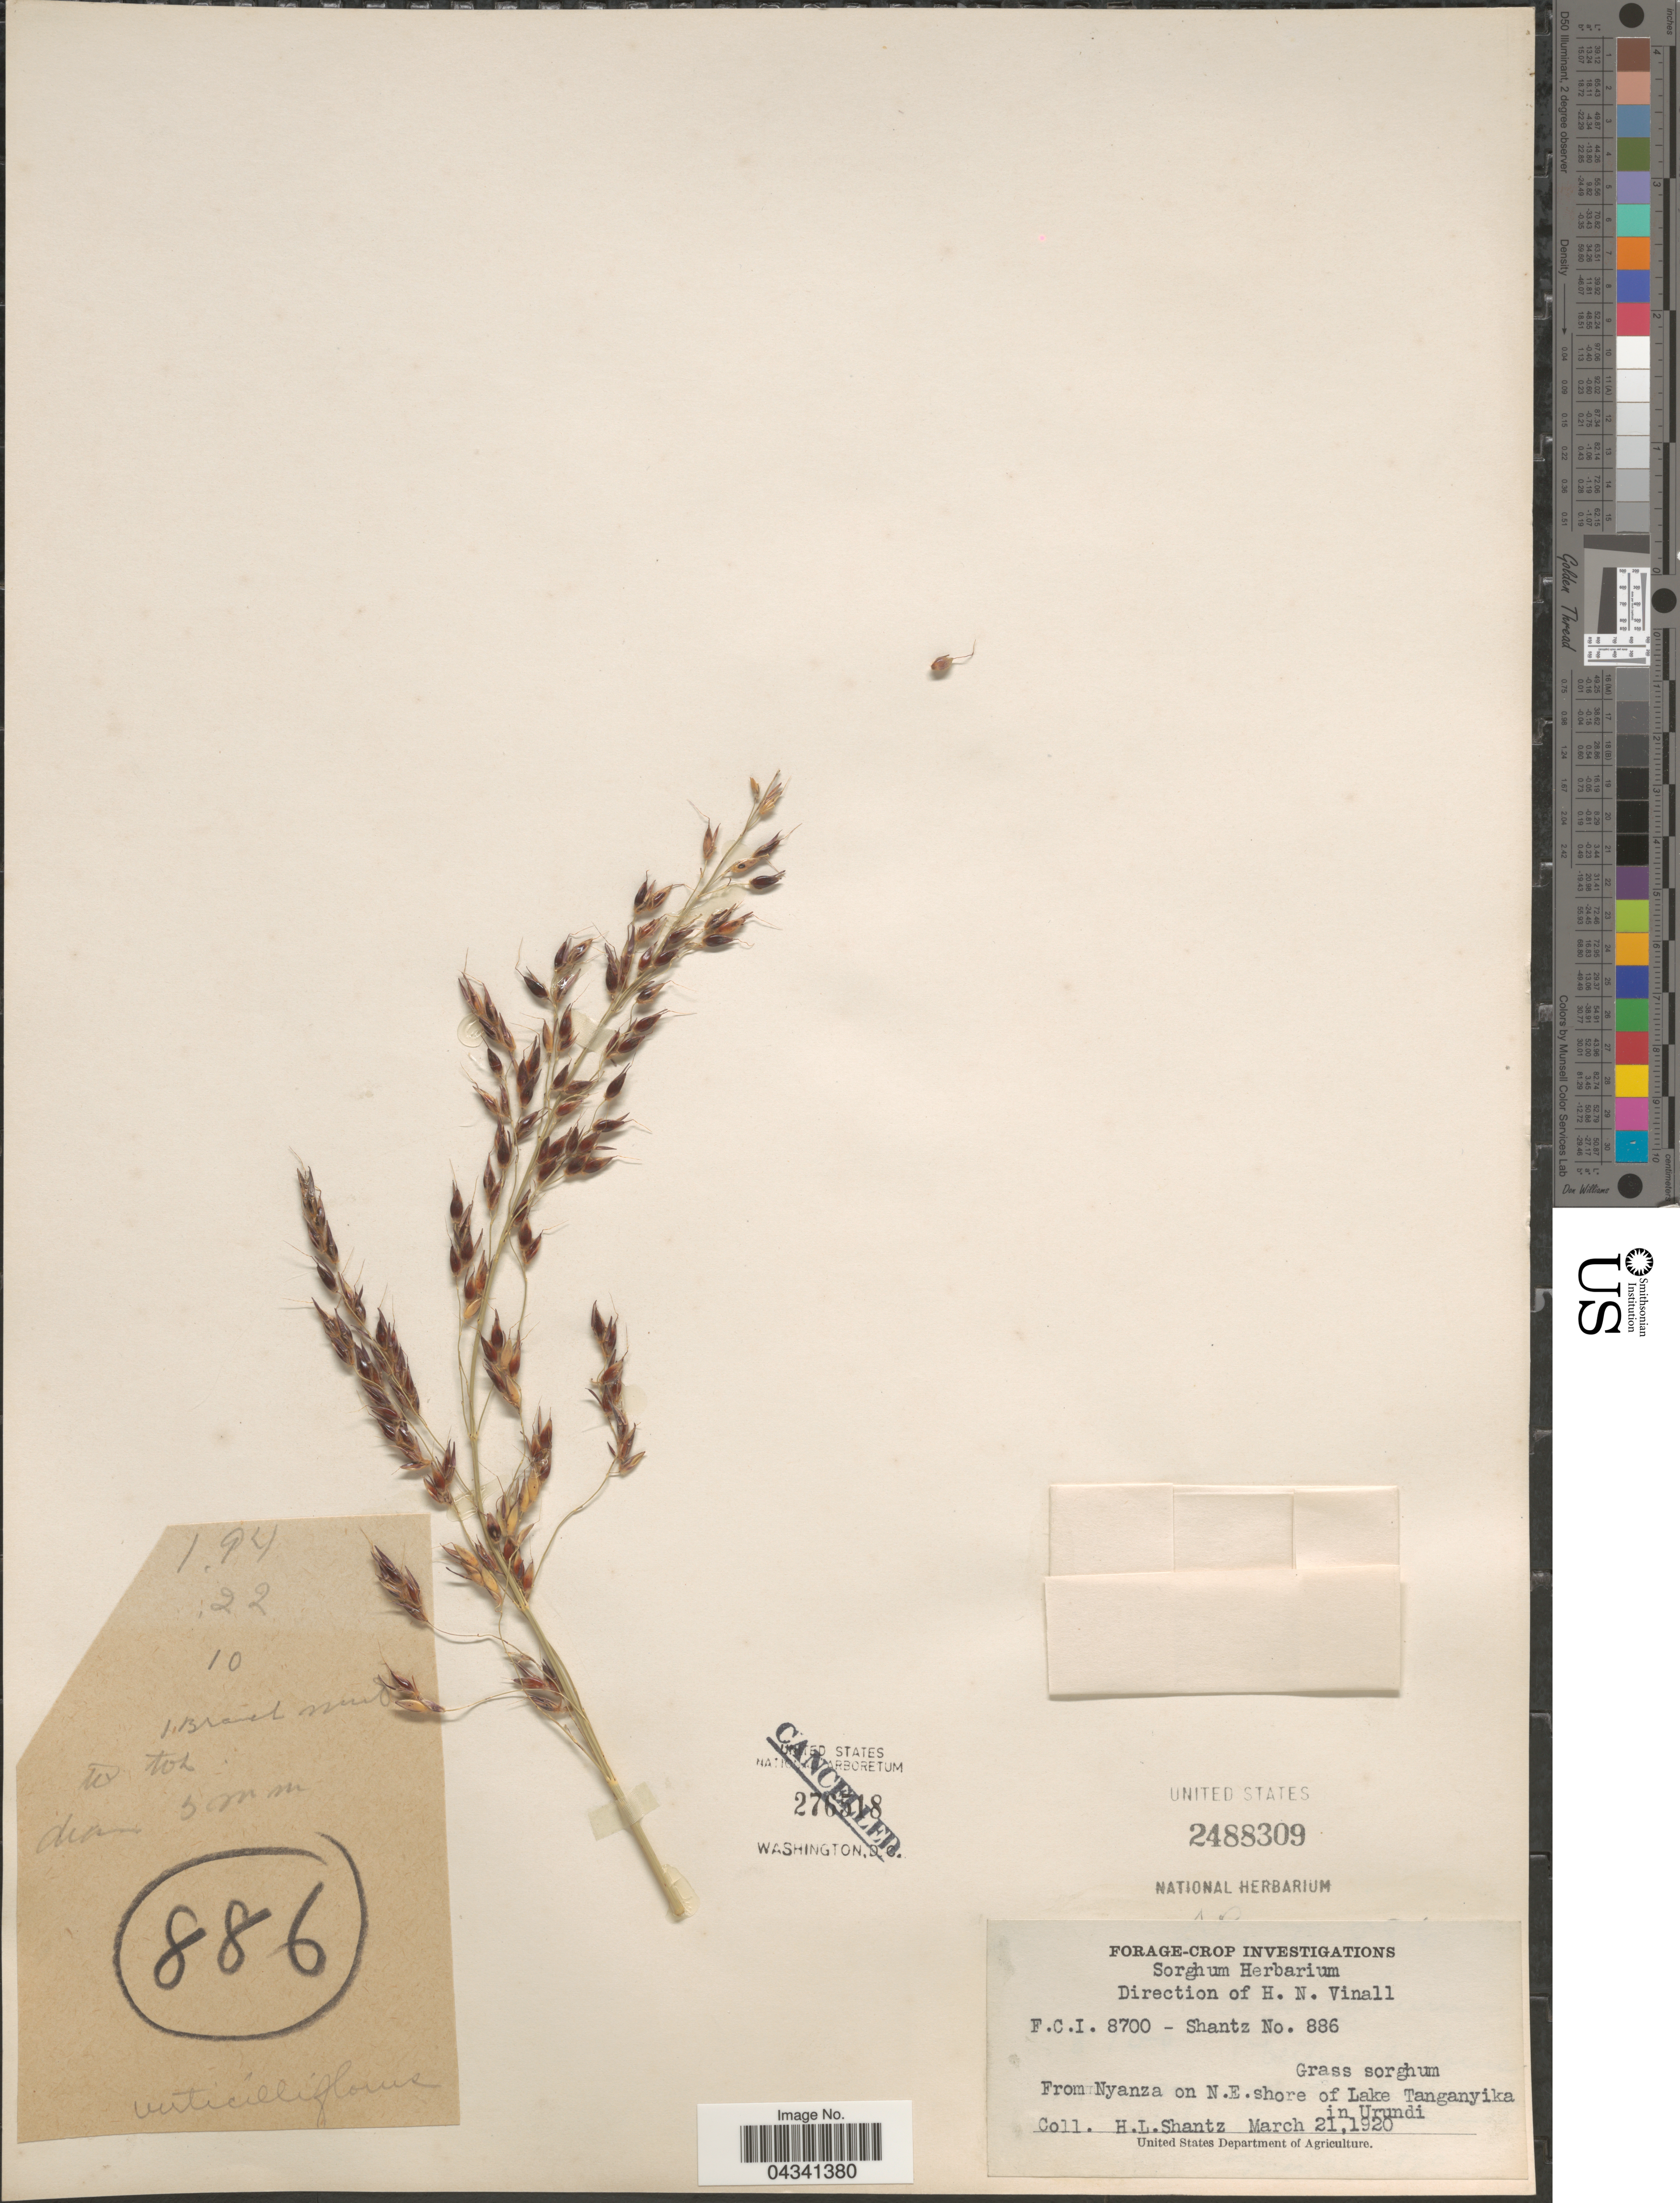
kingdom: Plantae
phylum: Tracheophyta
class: Liliopsida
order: Poales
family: Poaceae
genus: Sorghum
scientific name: Sorghum arundinaceum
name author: (Desv.) Stapf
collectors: H. Shantz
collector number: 886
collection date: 1920-03-21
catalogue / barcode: US 2488309